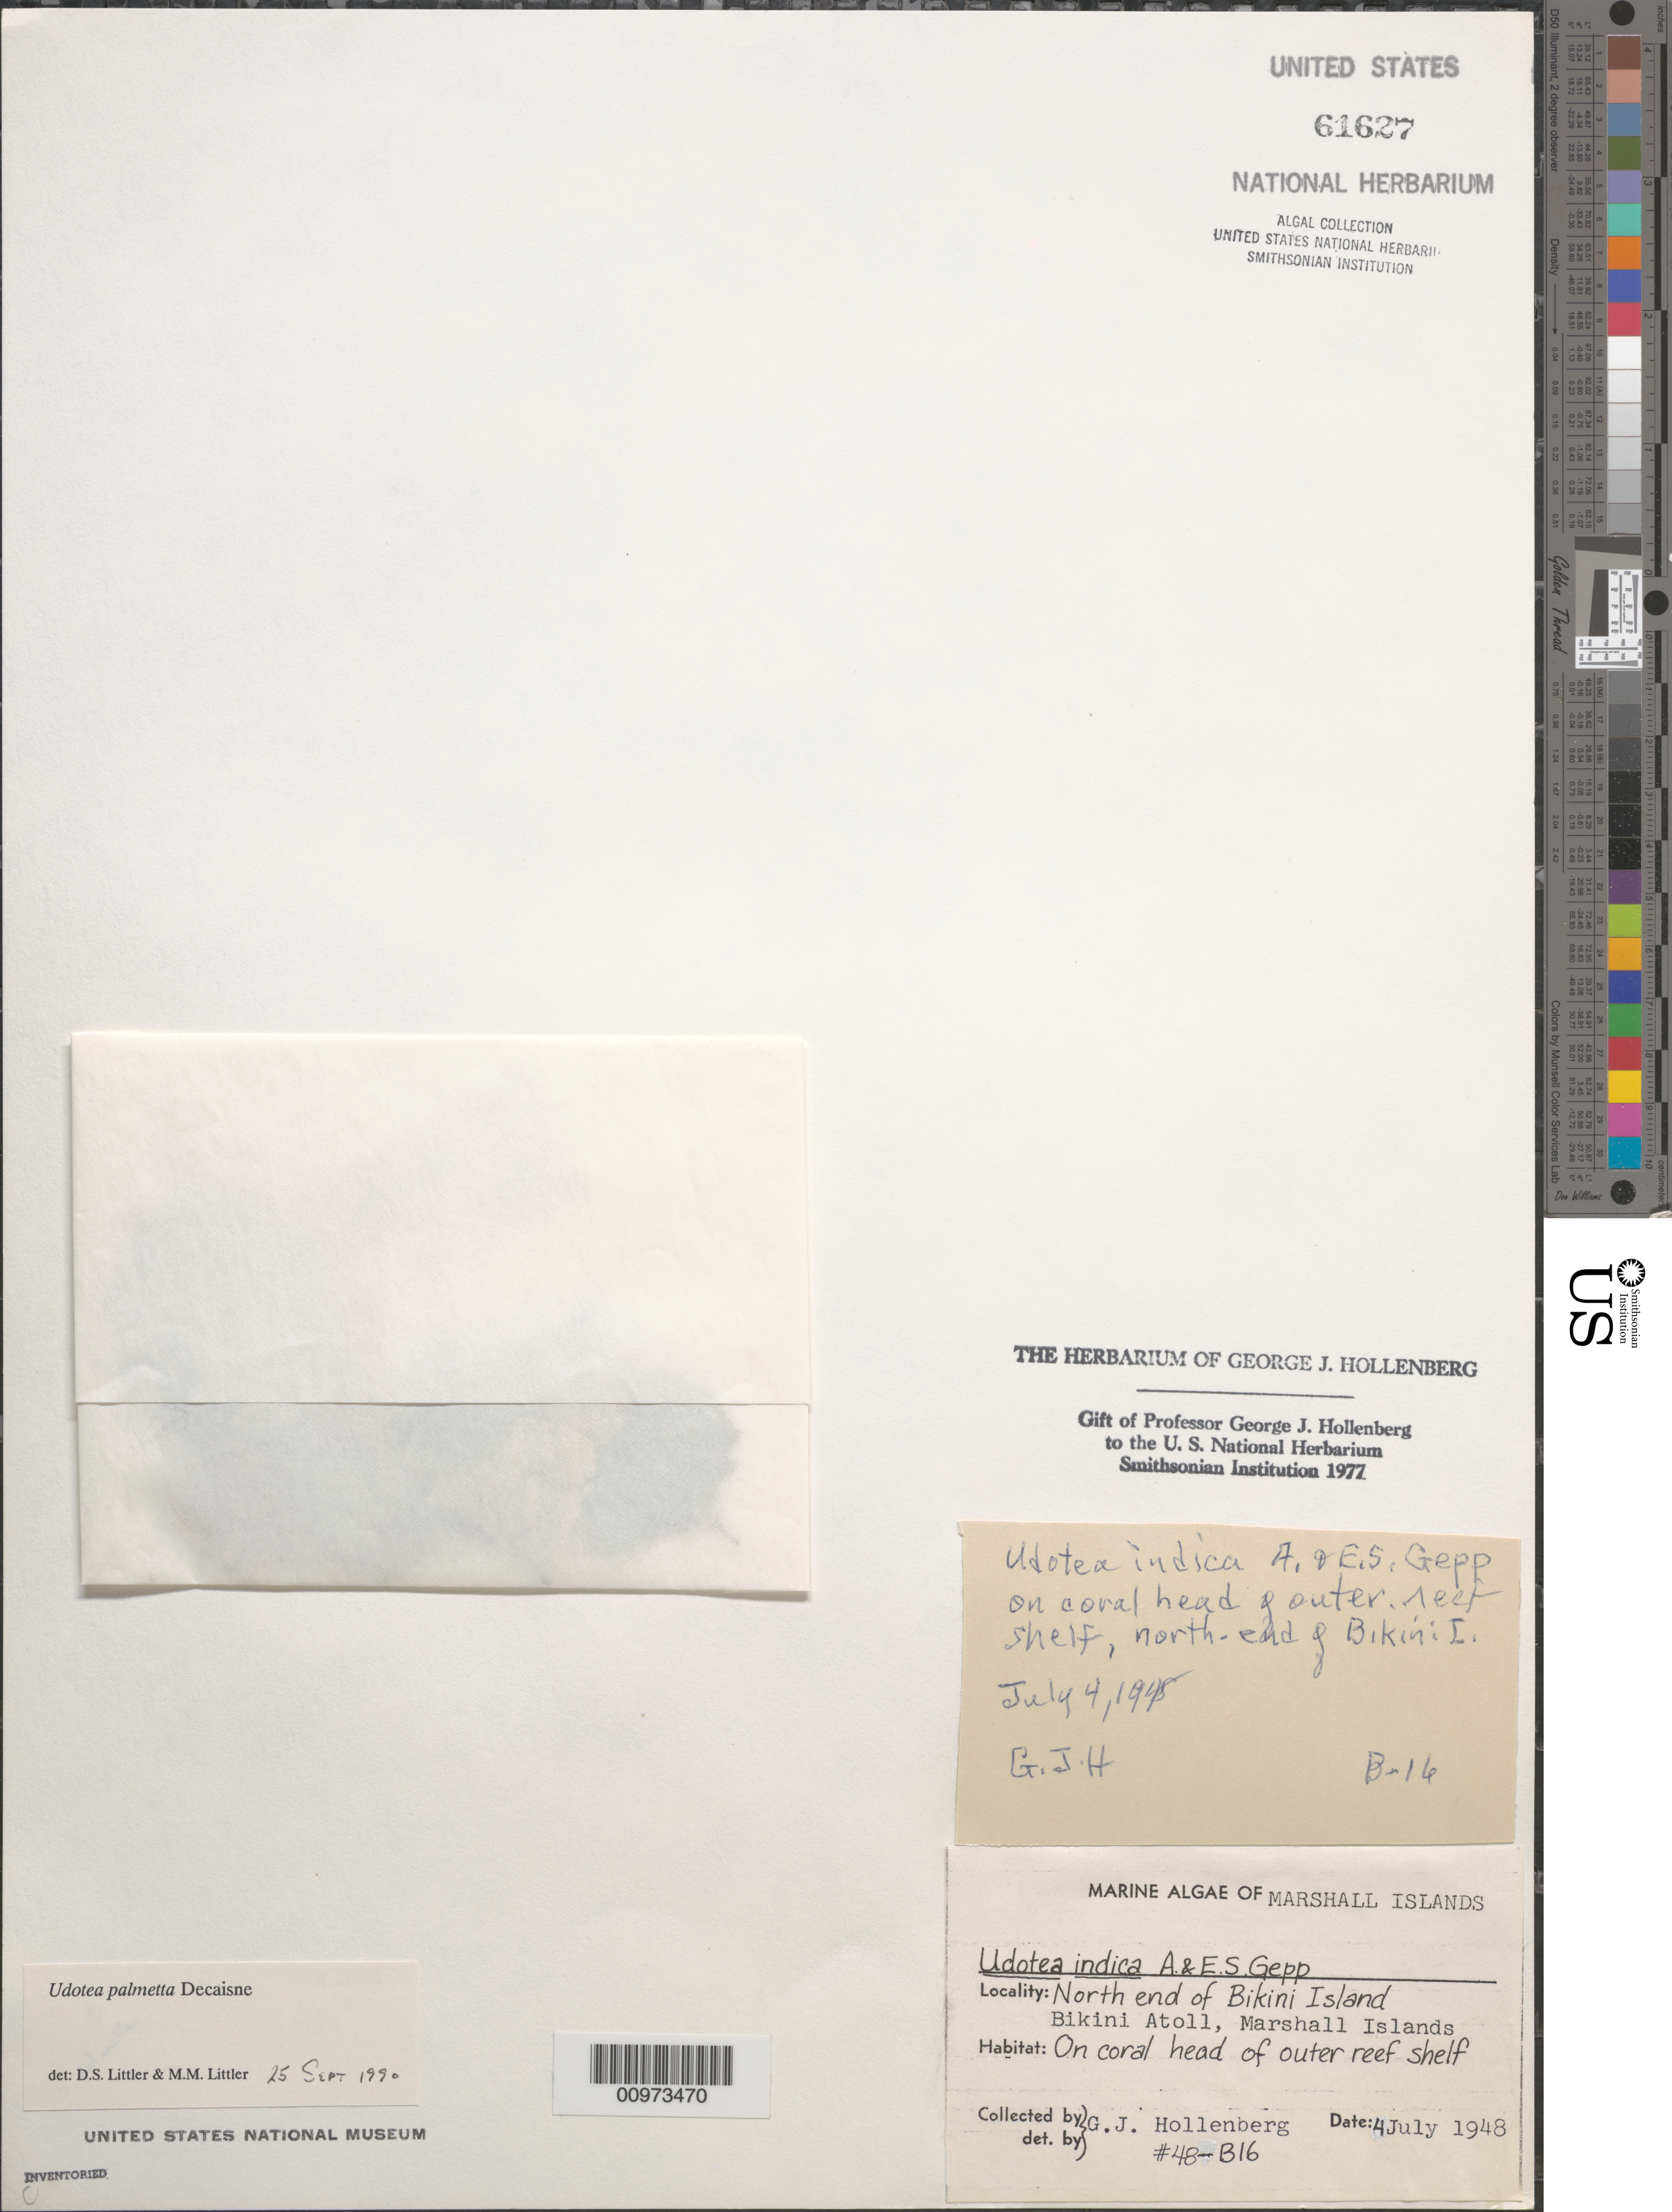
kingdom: Plantae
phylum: Chlorophyta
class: Ulvophyceae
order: Bryopsidales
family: Udoteaceae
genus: Udotea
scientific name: Udotea palmetta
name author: Decne.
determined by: Littler, D. S.; Littler, M. M.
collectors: G. Hollenberg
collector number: GJH 48-B16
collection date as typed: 04 Jul 1948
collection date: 1948-07-04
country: Marshall Islands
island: Bikini Atoll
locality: North end of island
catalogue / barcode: US 61627